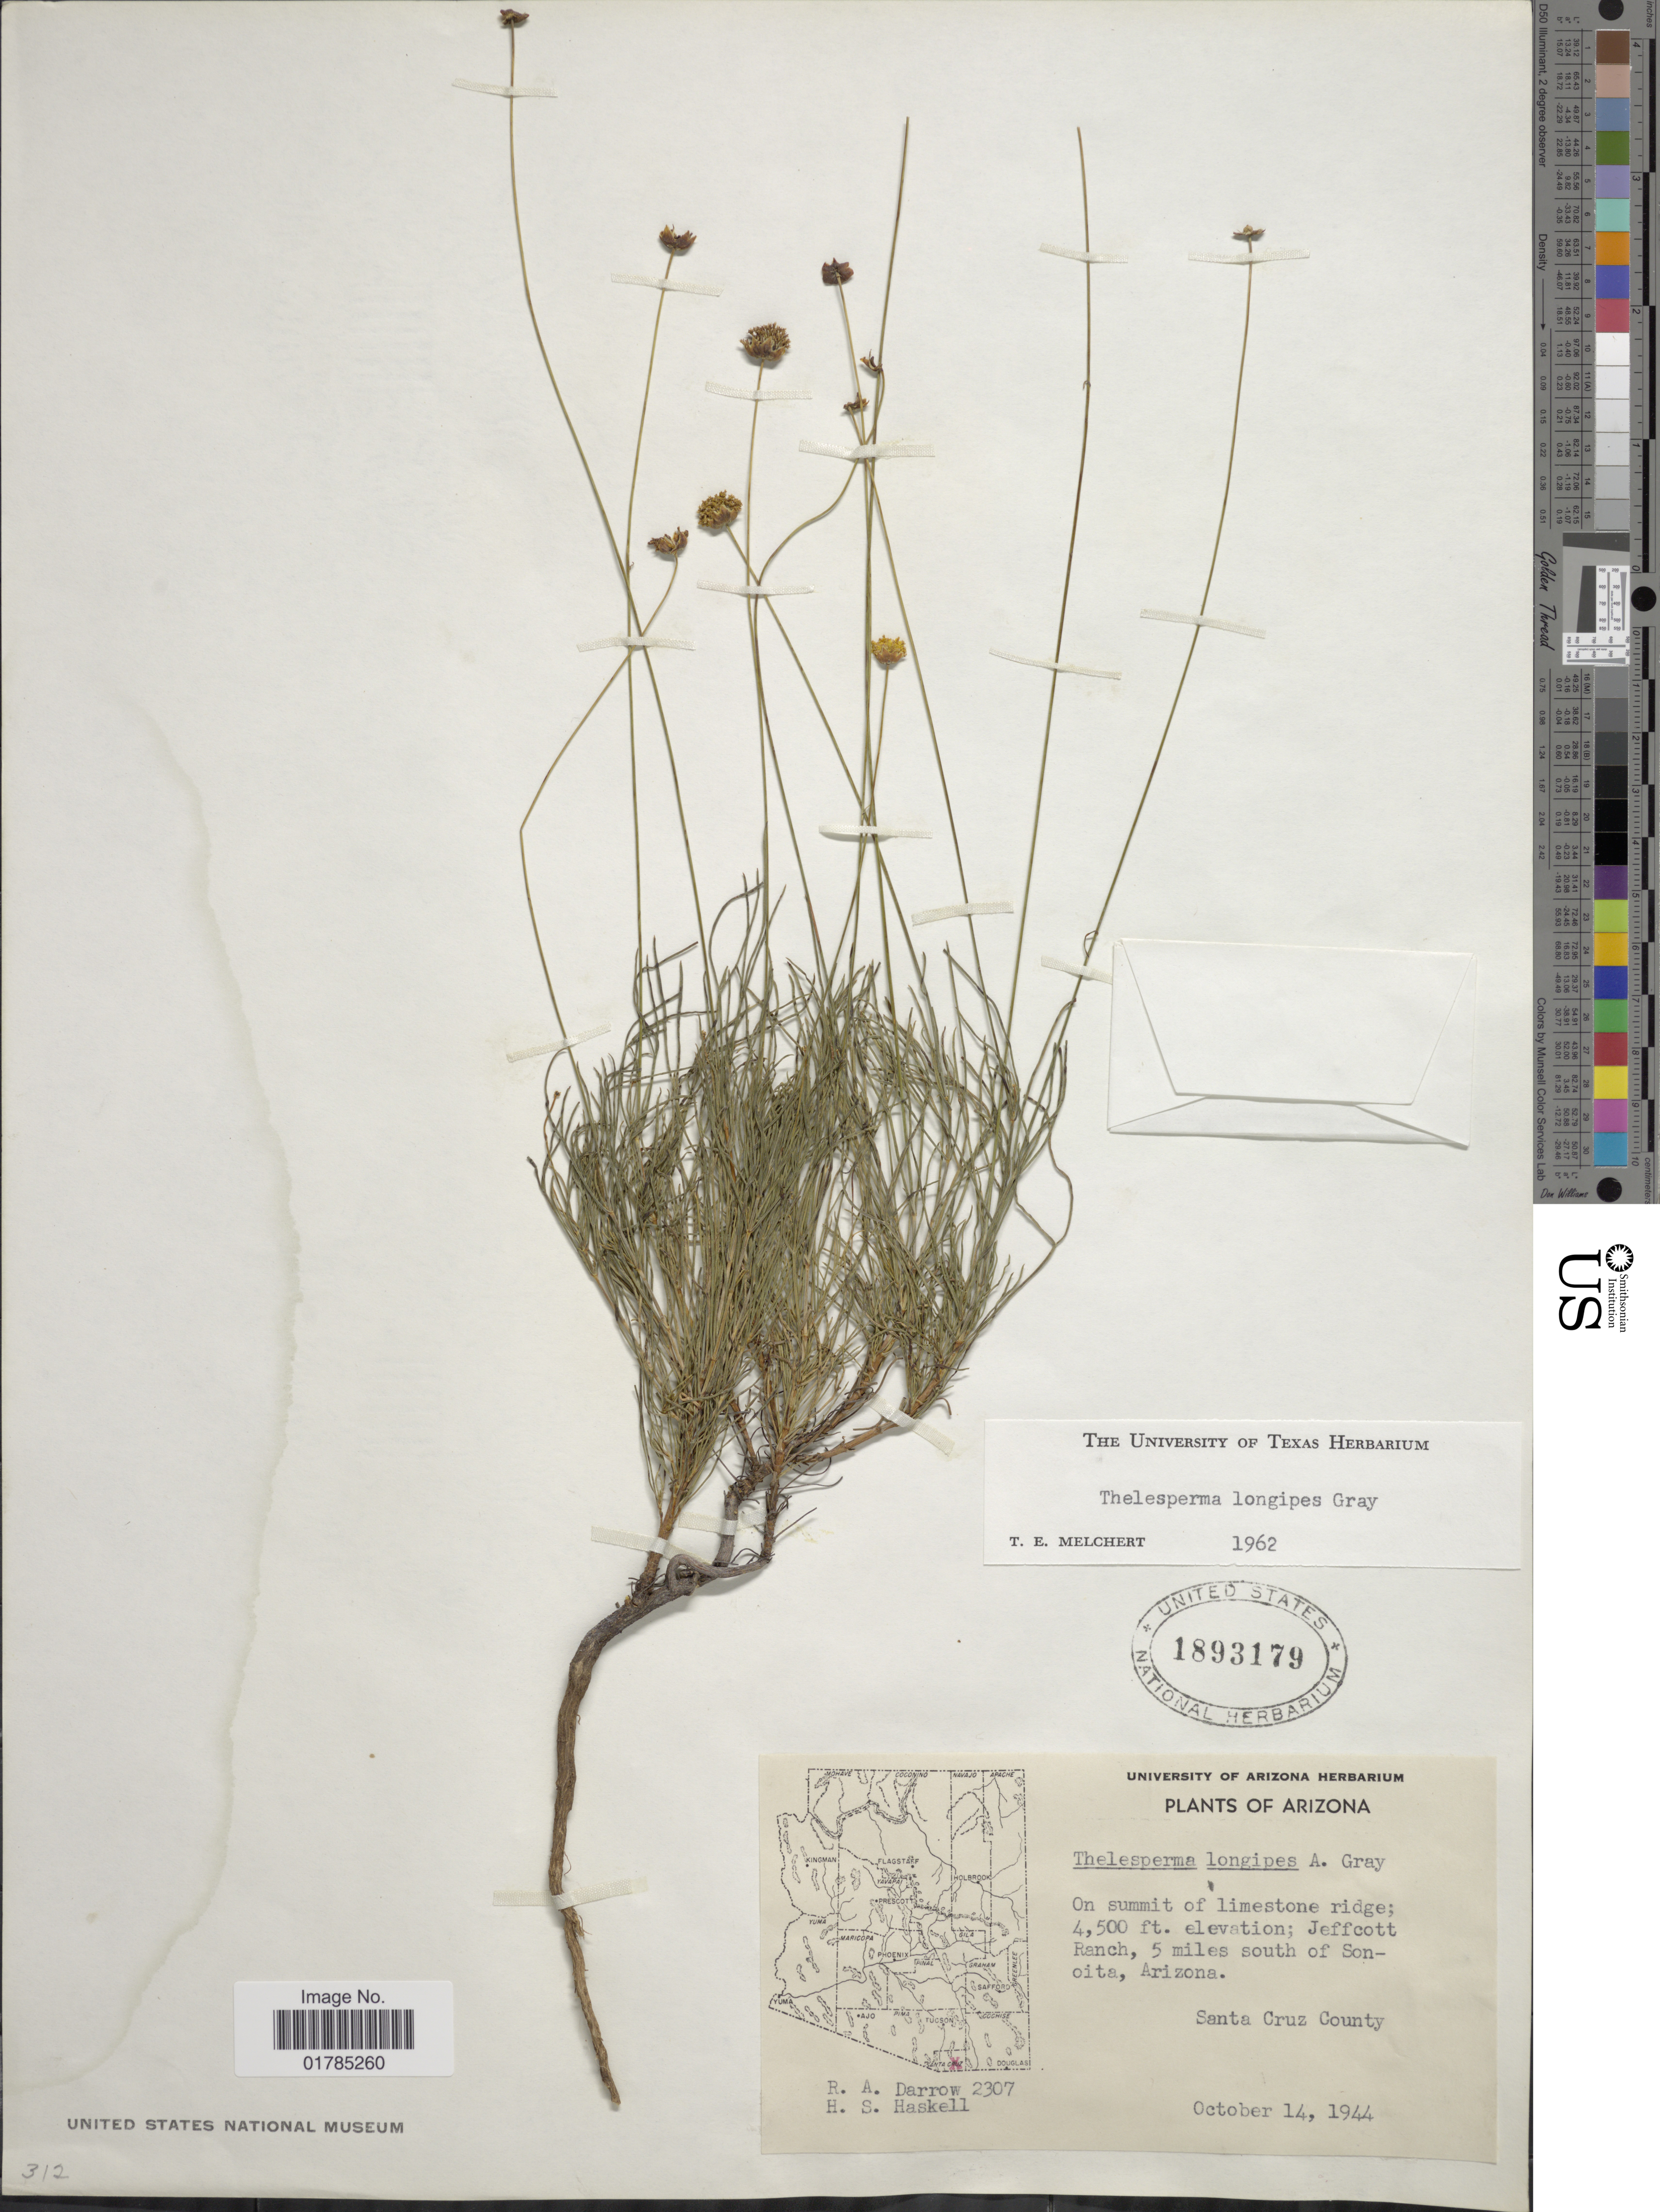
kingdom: Plantae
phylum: Tracheophyta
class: Magnoliopsida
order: Asterales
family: Asteraceae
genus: Thelesperma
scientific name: Thelesperma longipes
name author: A. Gray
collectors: R. A. Darrow & H. Haskell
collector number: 2307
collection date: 1944-10-14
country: United States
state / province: Arizona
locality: Jeffcott Ranch, 5 miles south of Sonoita, Arizona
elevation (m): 1372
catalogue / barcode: US 1893179